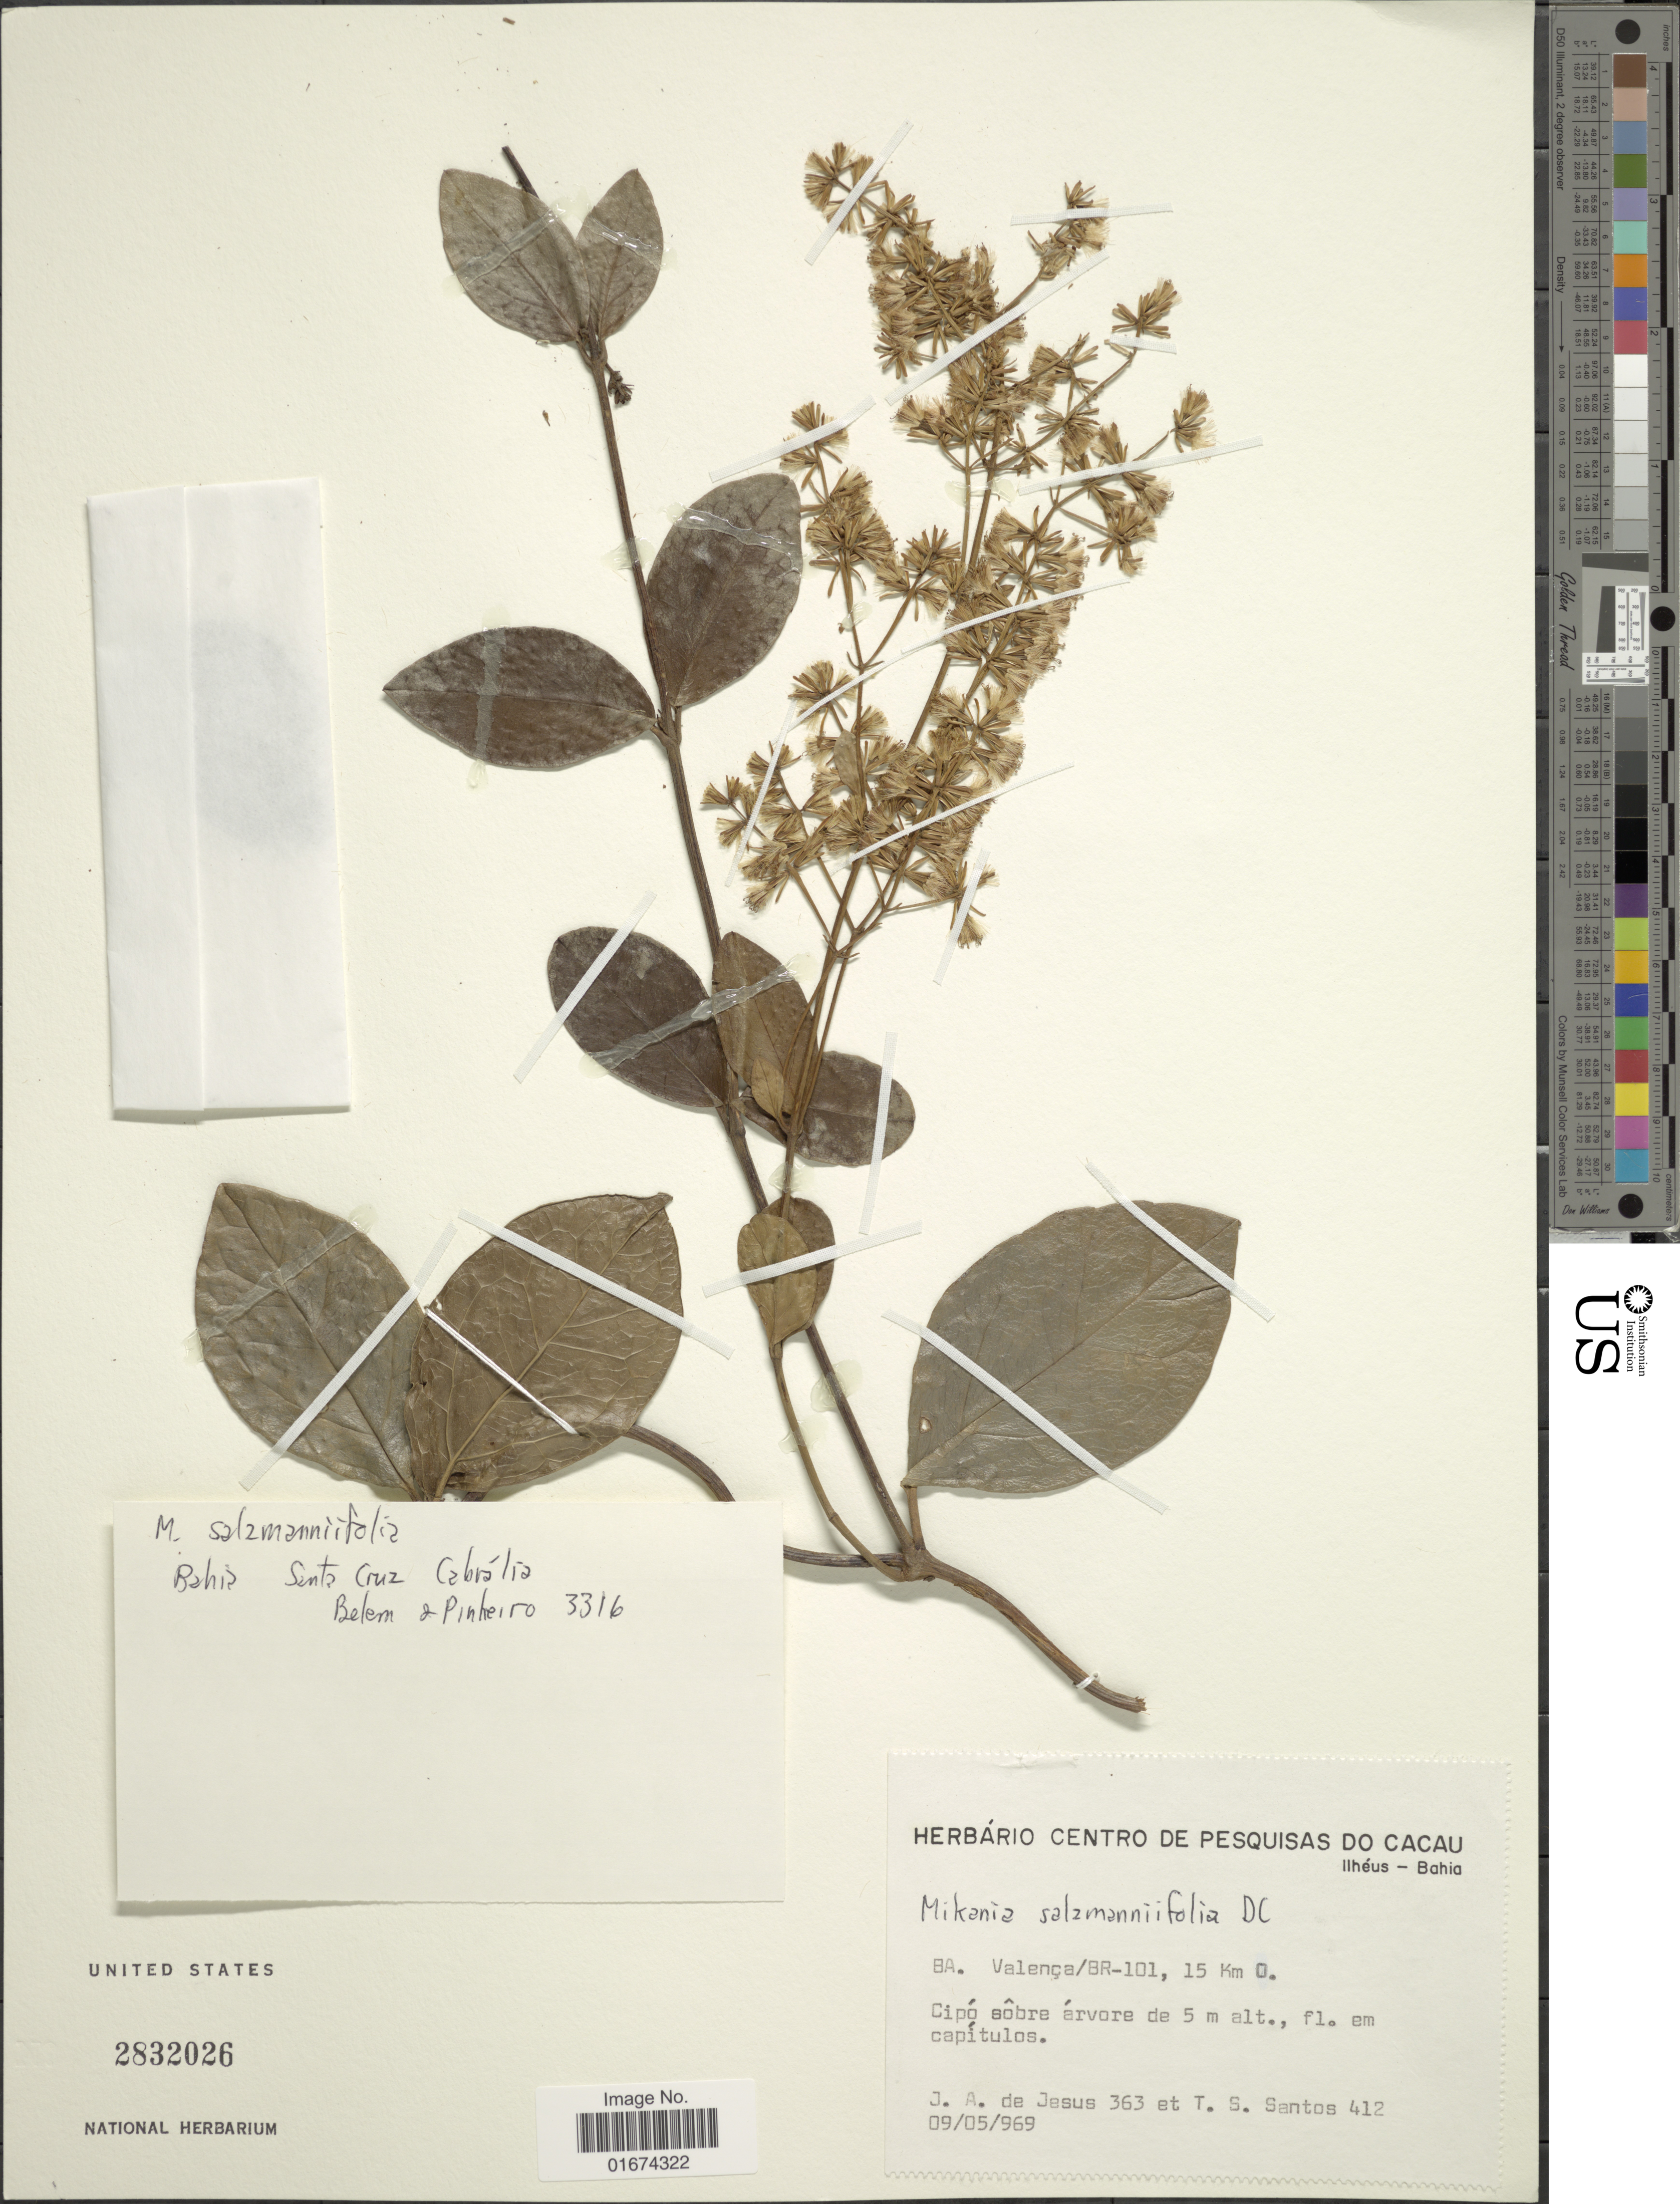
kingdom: Plantae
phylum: Tracheophyta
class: Magnoliopsida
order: Asterales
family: Asteraceae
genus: Mikania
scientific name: Mikania salzmanniifolia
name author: DC.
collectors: R. Belém & -. Pinheiro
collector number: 3316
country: Brazil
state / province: Bahia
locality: Santa Cruz CabrManaus-Caracarai Highwalia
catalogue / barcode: US 2832026-2